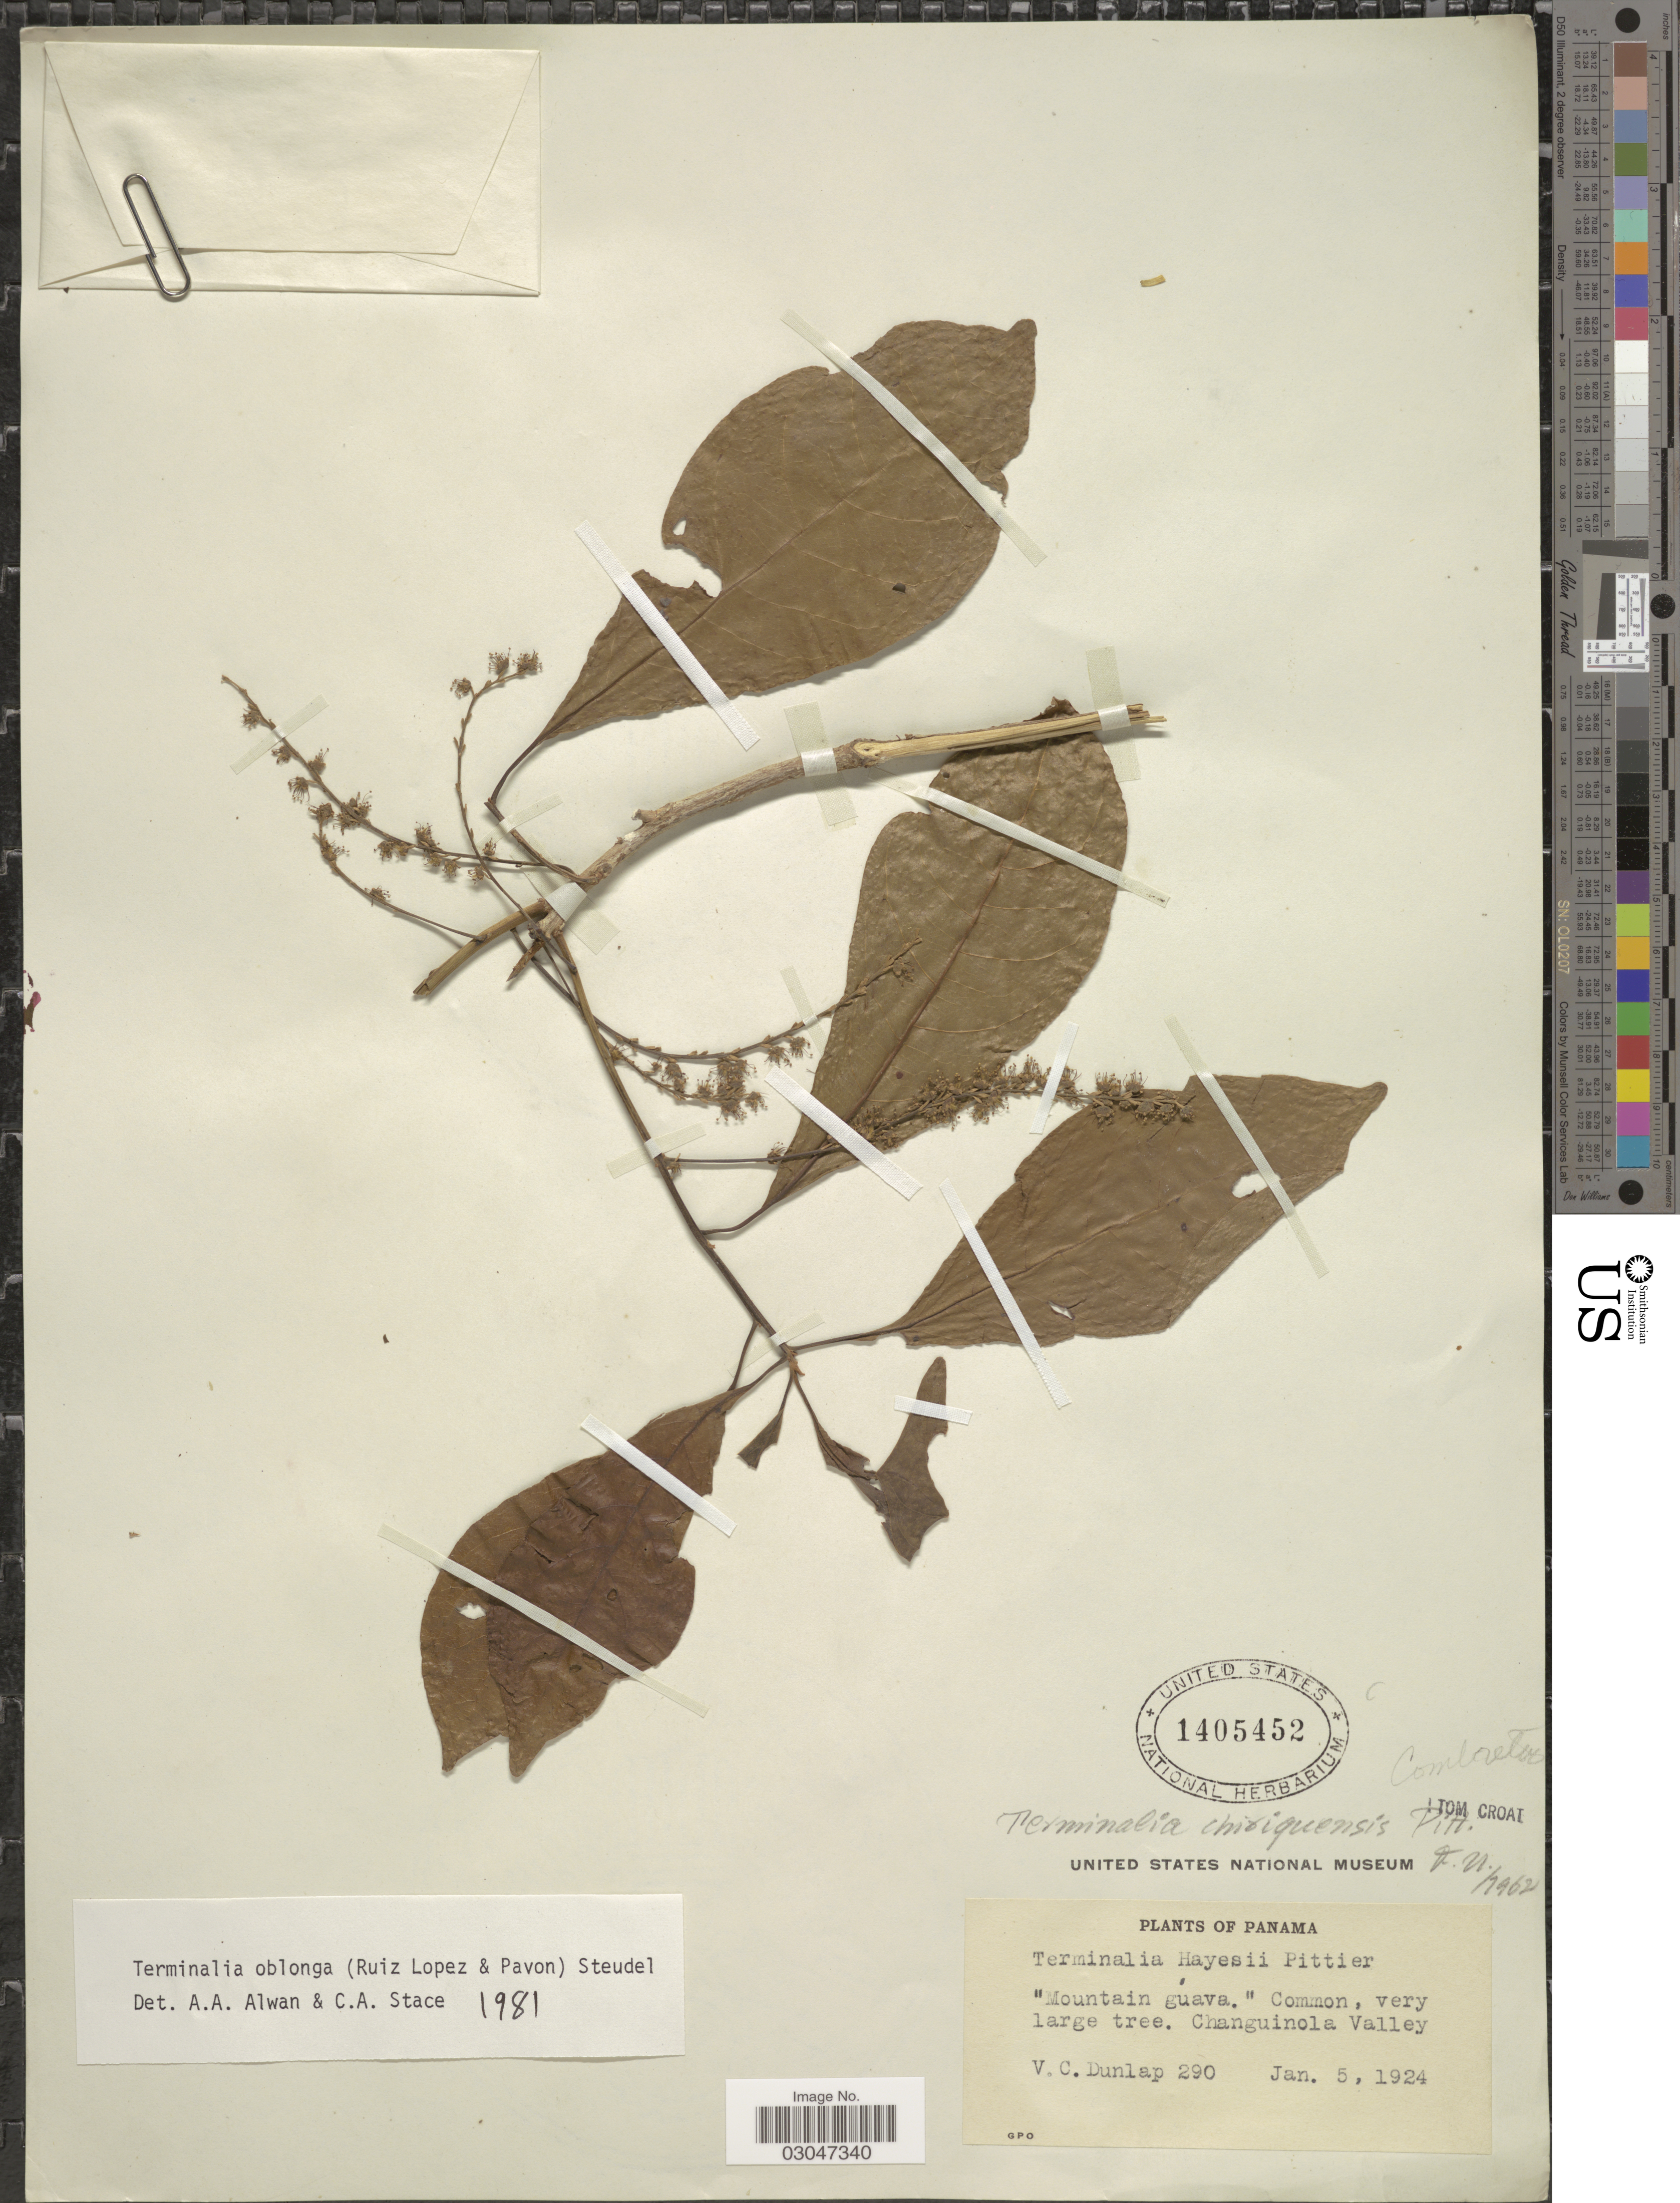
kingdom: Plantae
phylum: Tracheophyta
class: Magnoliopsida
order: Myrtales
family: Combretaceae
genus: Terminalia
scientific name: Terminalia oblonga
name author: (Ruiz & Pav.) Steud.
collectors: V. C. Dunlap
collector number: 290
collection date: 1924-01-05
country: Panama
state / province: Bocas del Toro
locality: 'Mountain guava.' Changuinola Valley.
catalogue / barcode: US 1405452